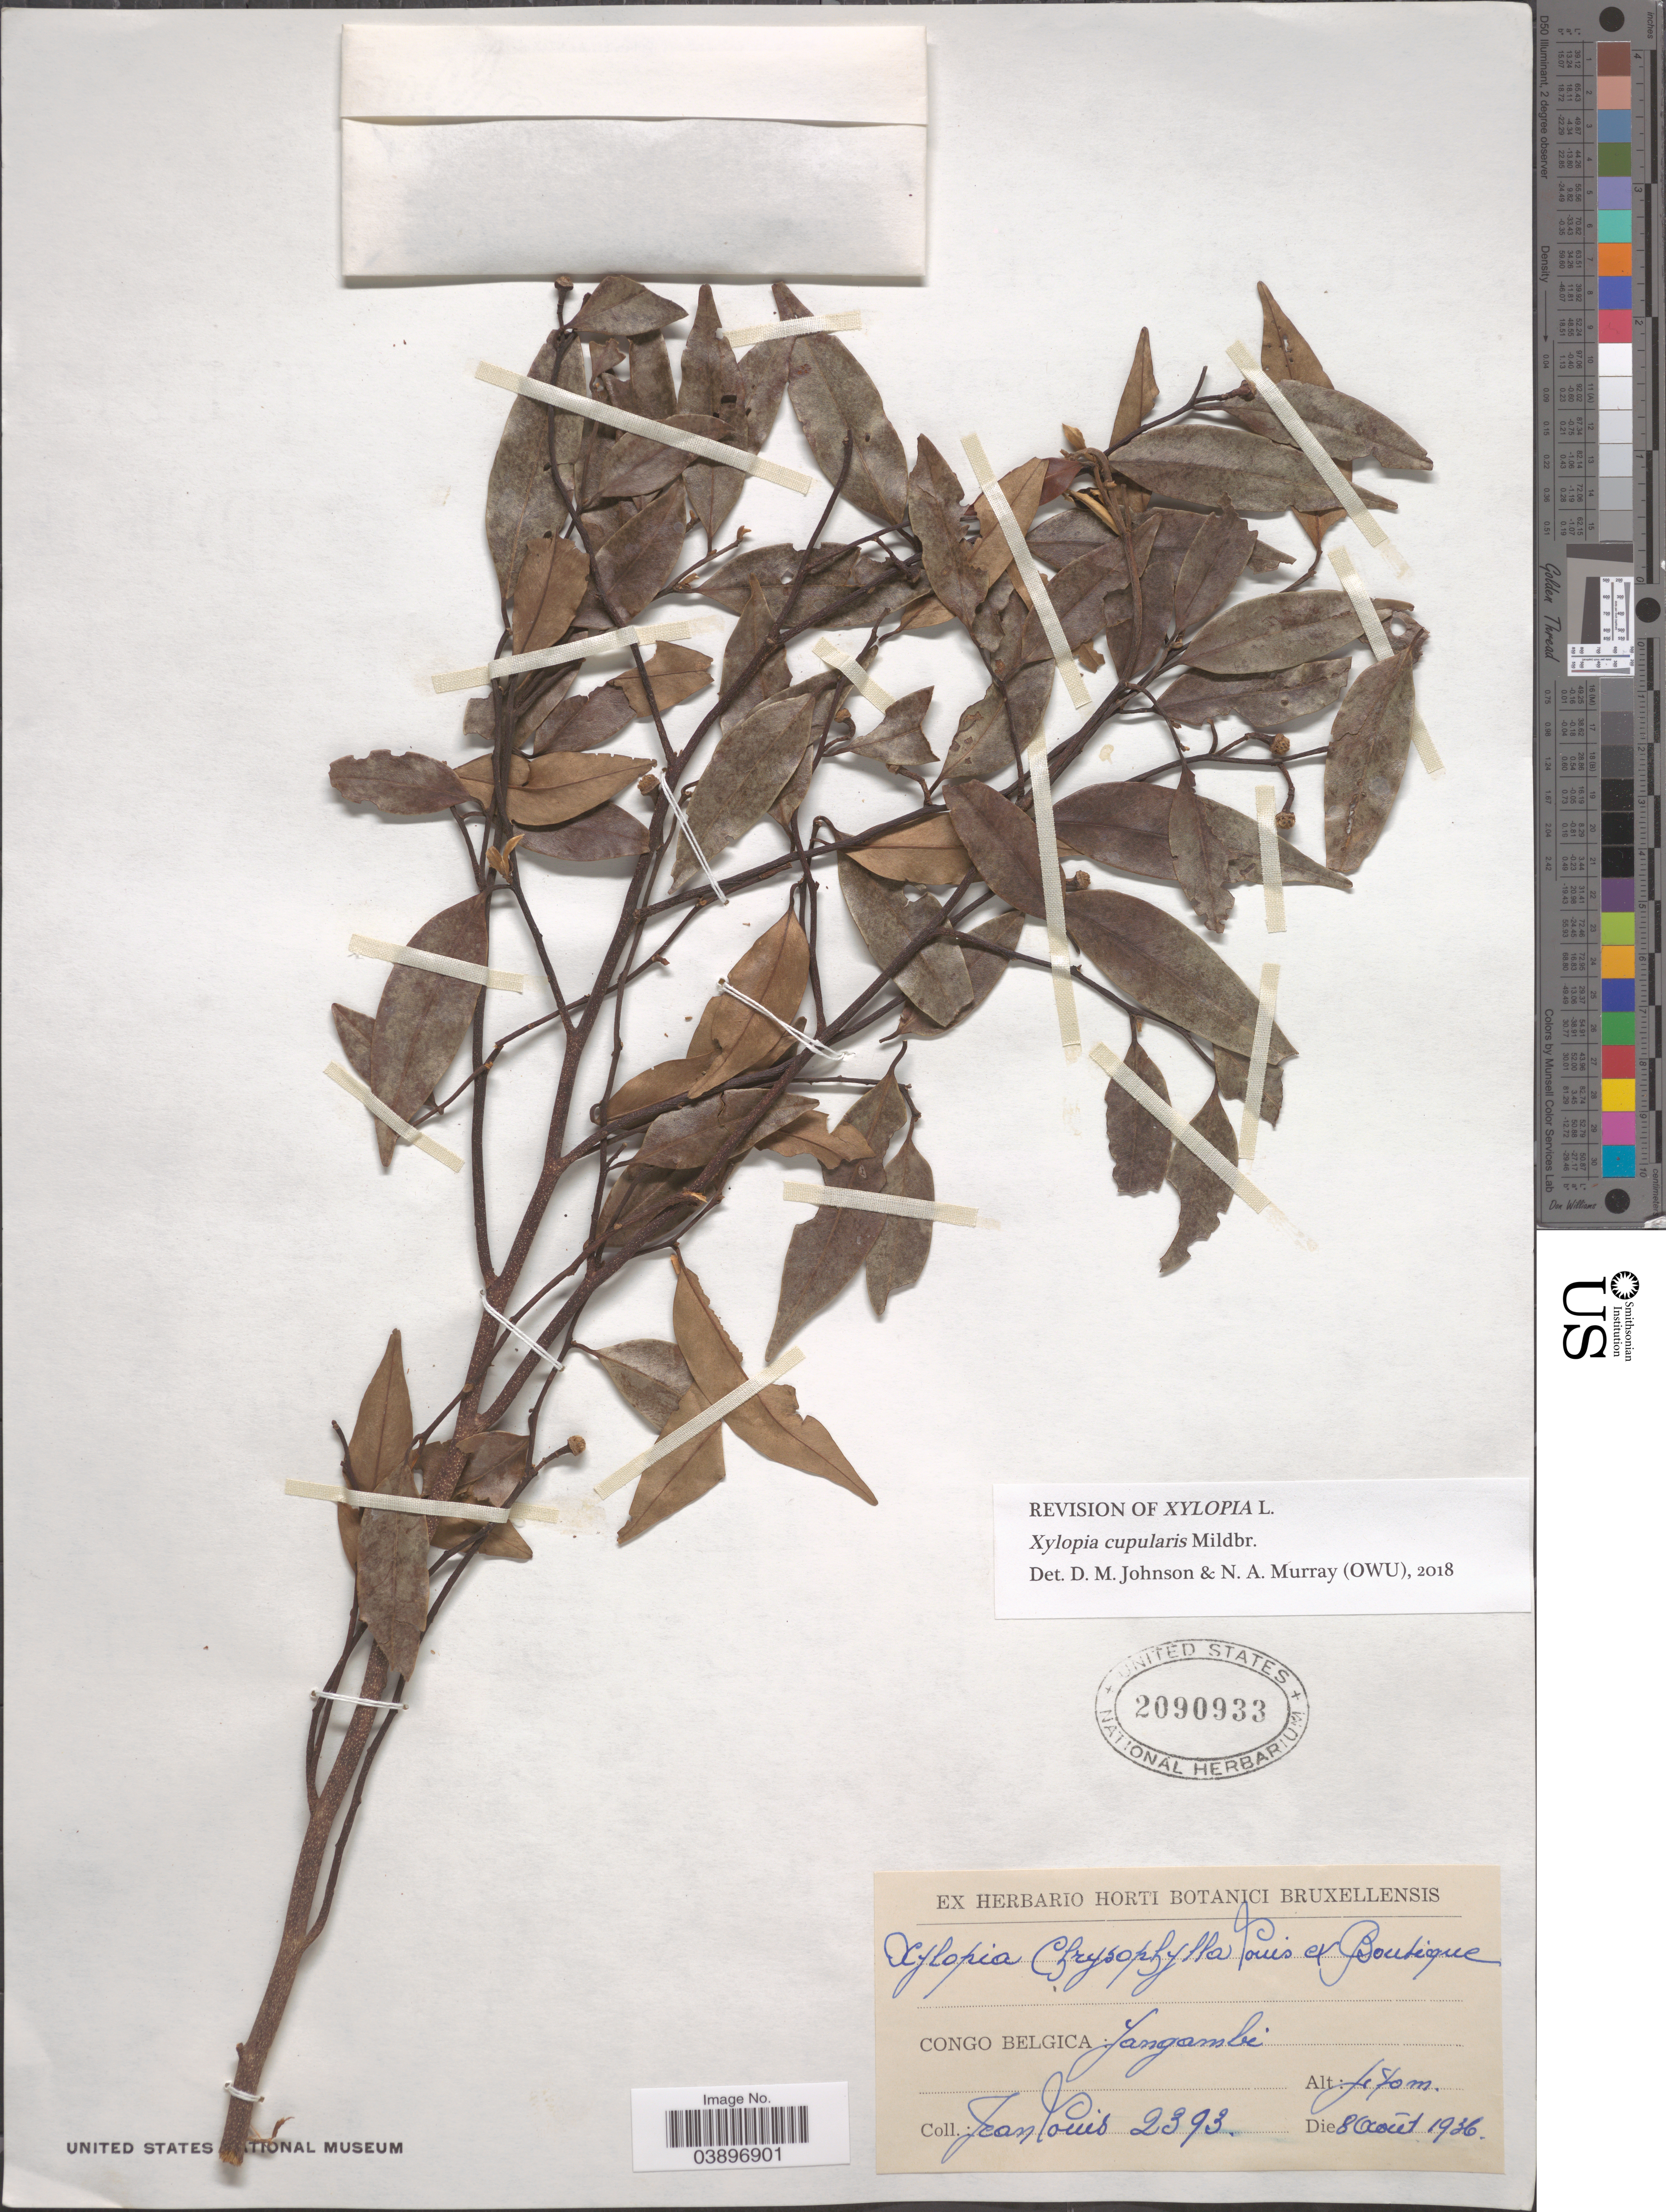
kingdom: Plantae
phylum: Tracheophyta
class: Magnoliopsida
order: Magnoliales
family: Annonaceae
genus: Xylopia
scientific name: Xylopia cupularis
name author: Mildbr.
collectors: J. Louis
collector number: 2393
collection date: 1936-08-08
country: Congo, Democratic Republic of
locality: Congo Belgica: Yangambi.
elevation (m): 470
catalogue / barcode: US 2090933